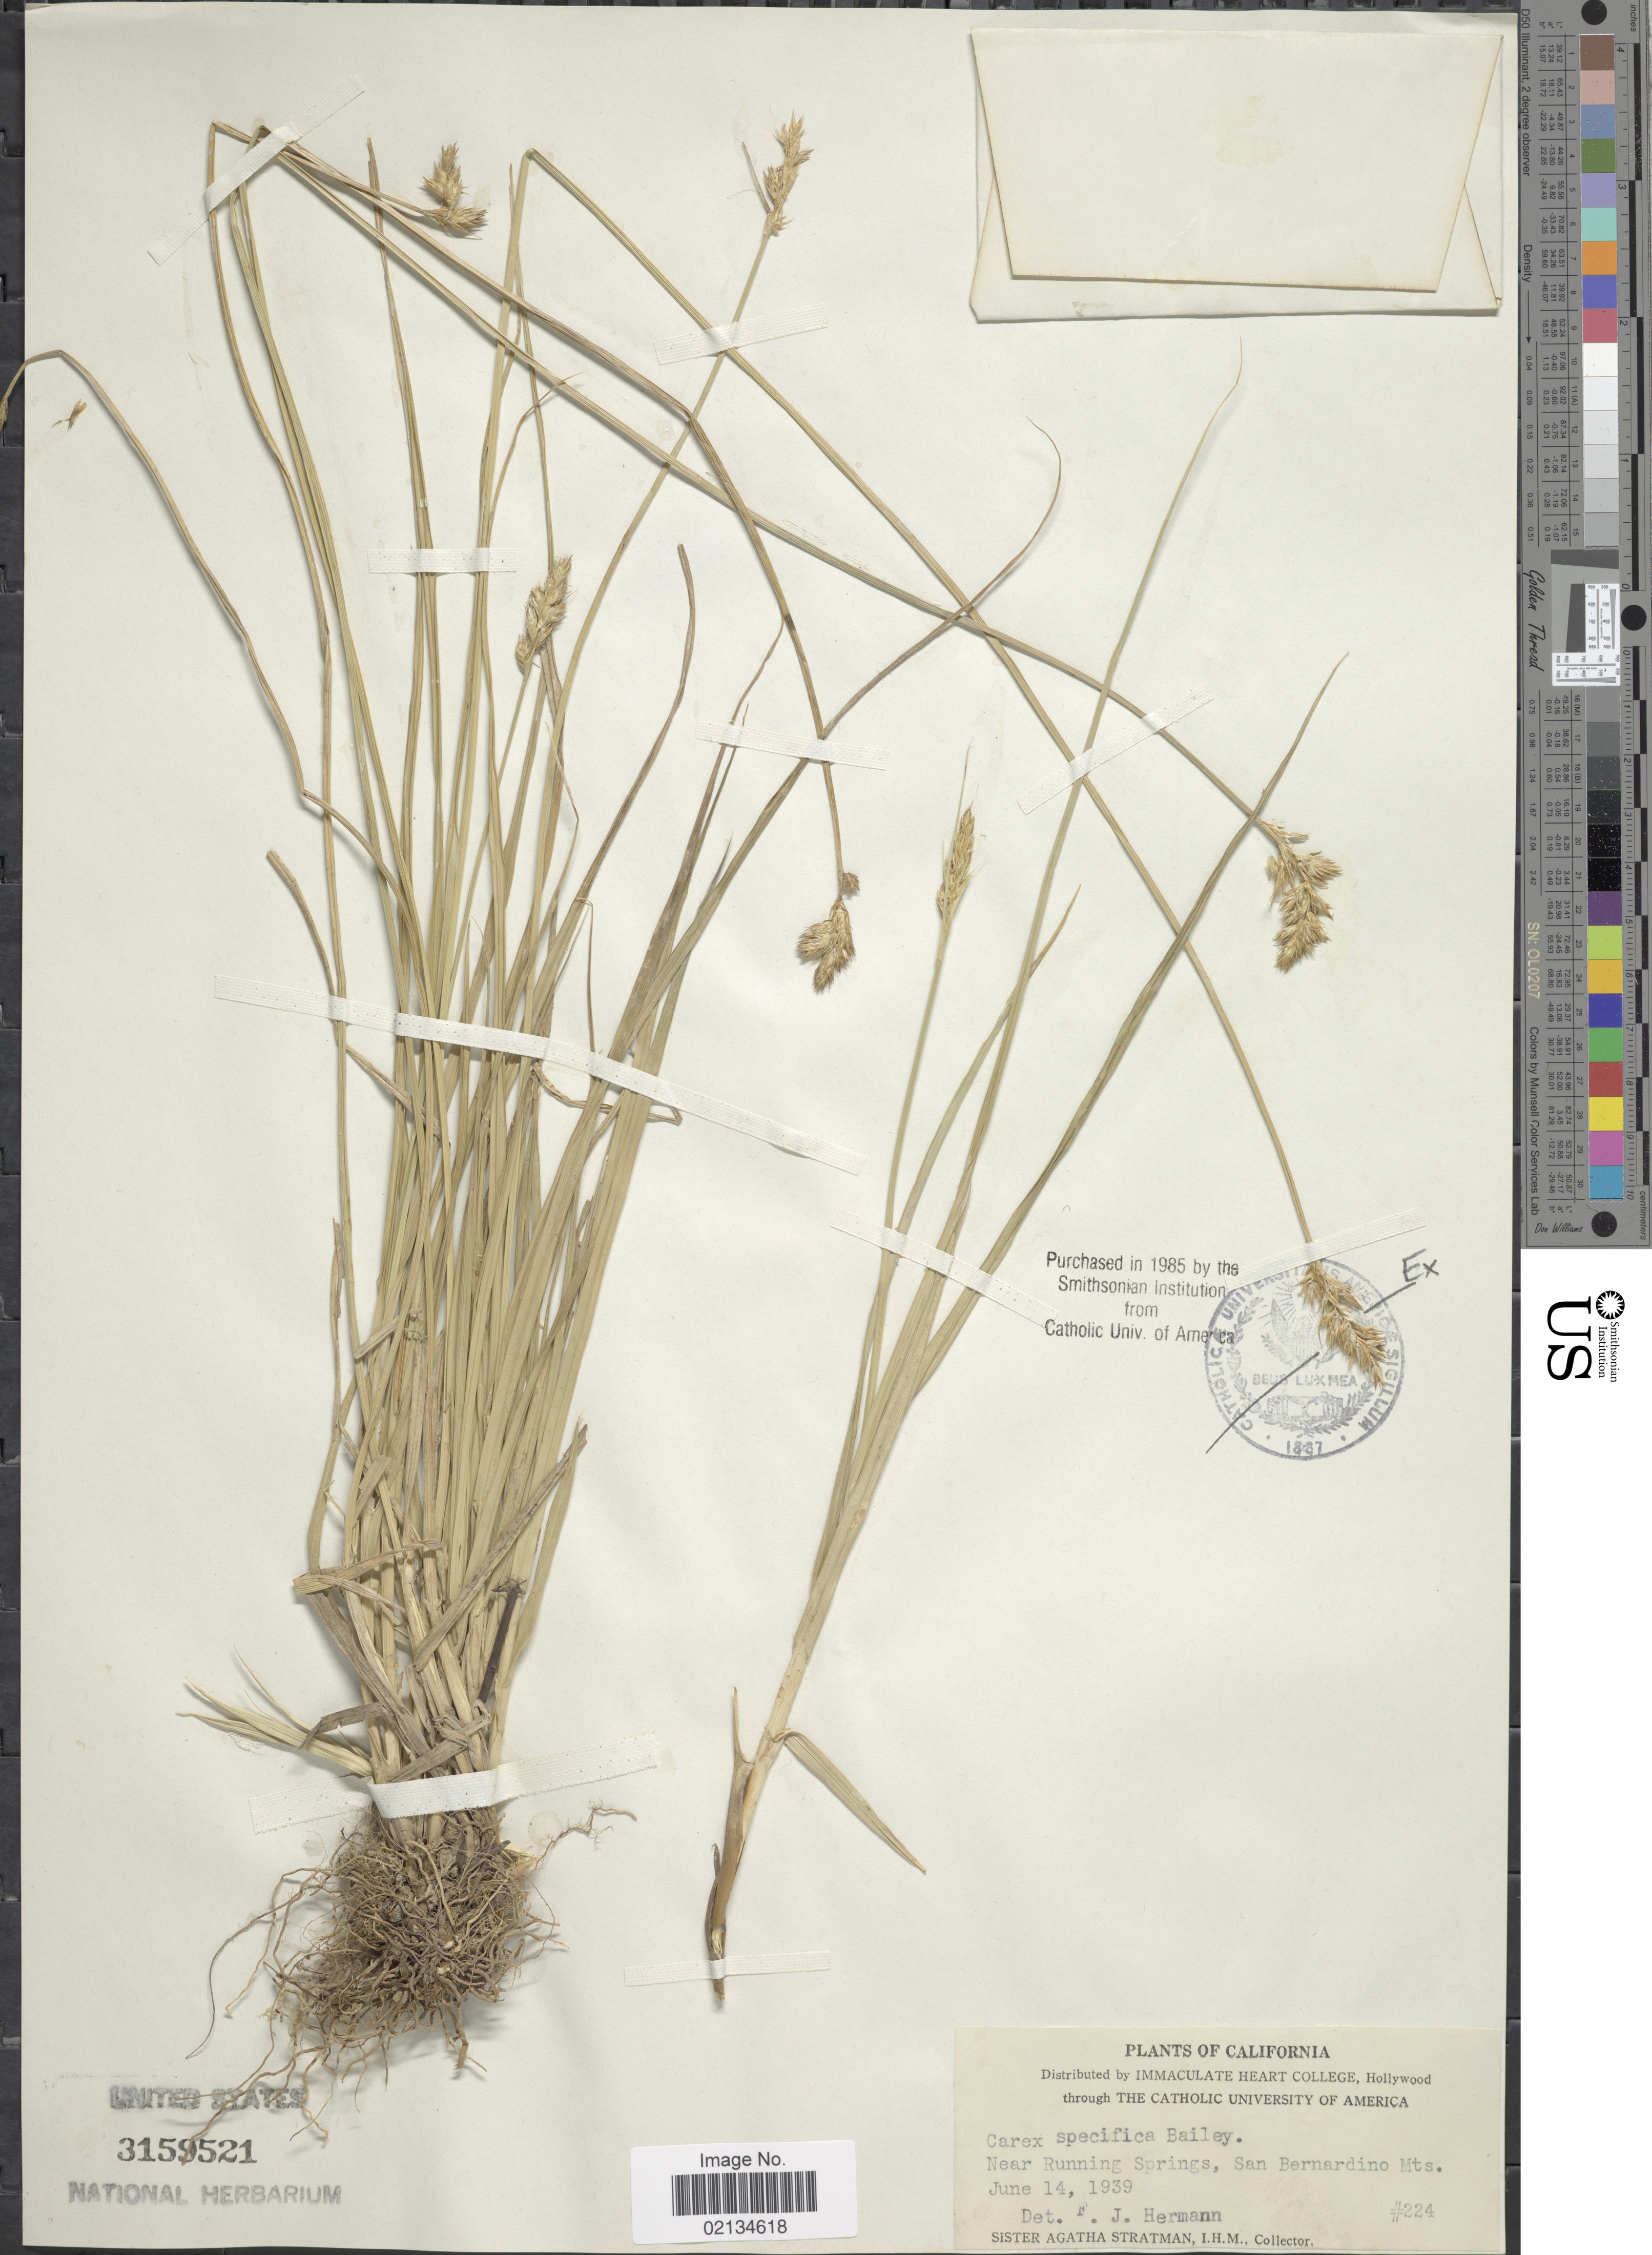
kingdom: Plantae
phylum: Tracheophyta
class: Liliopsida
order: Poales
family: Cyperaceae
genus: Carex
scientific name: Carex specifica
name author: L.H. Bailey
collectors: A. Stratman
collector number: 224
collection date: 1939-06-14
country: United States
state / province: California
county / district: San Bernardino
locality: Near Running Springs, San Bernardino Mts.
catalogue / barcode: US 3159521